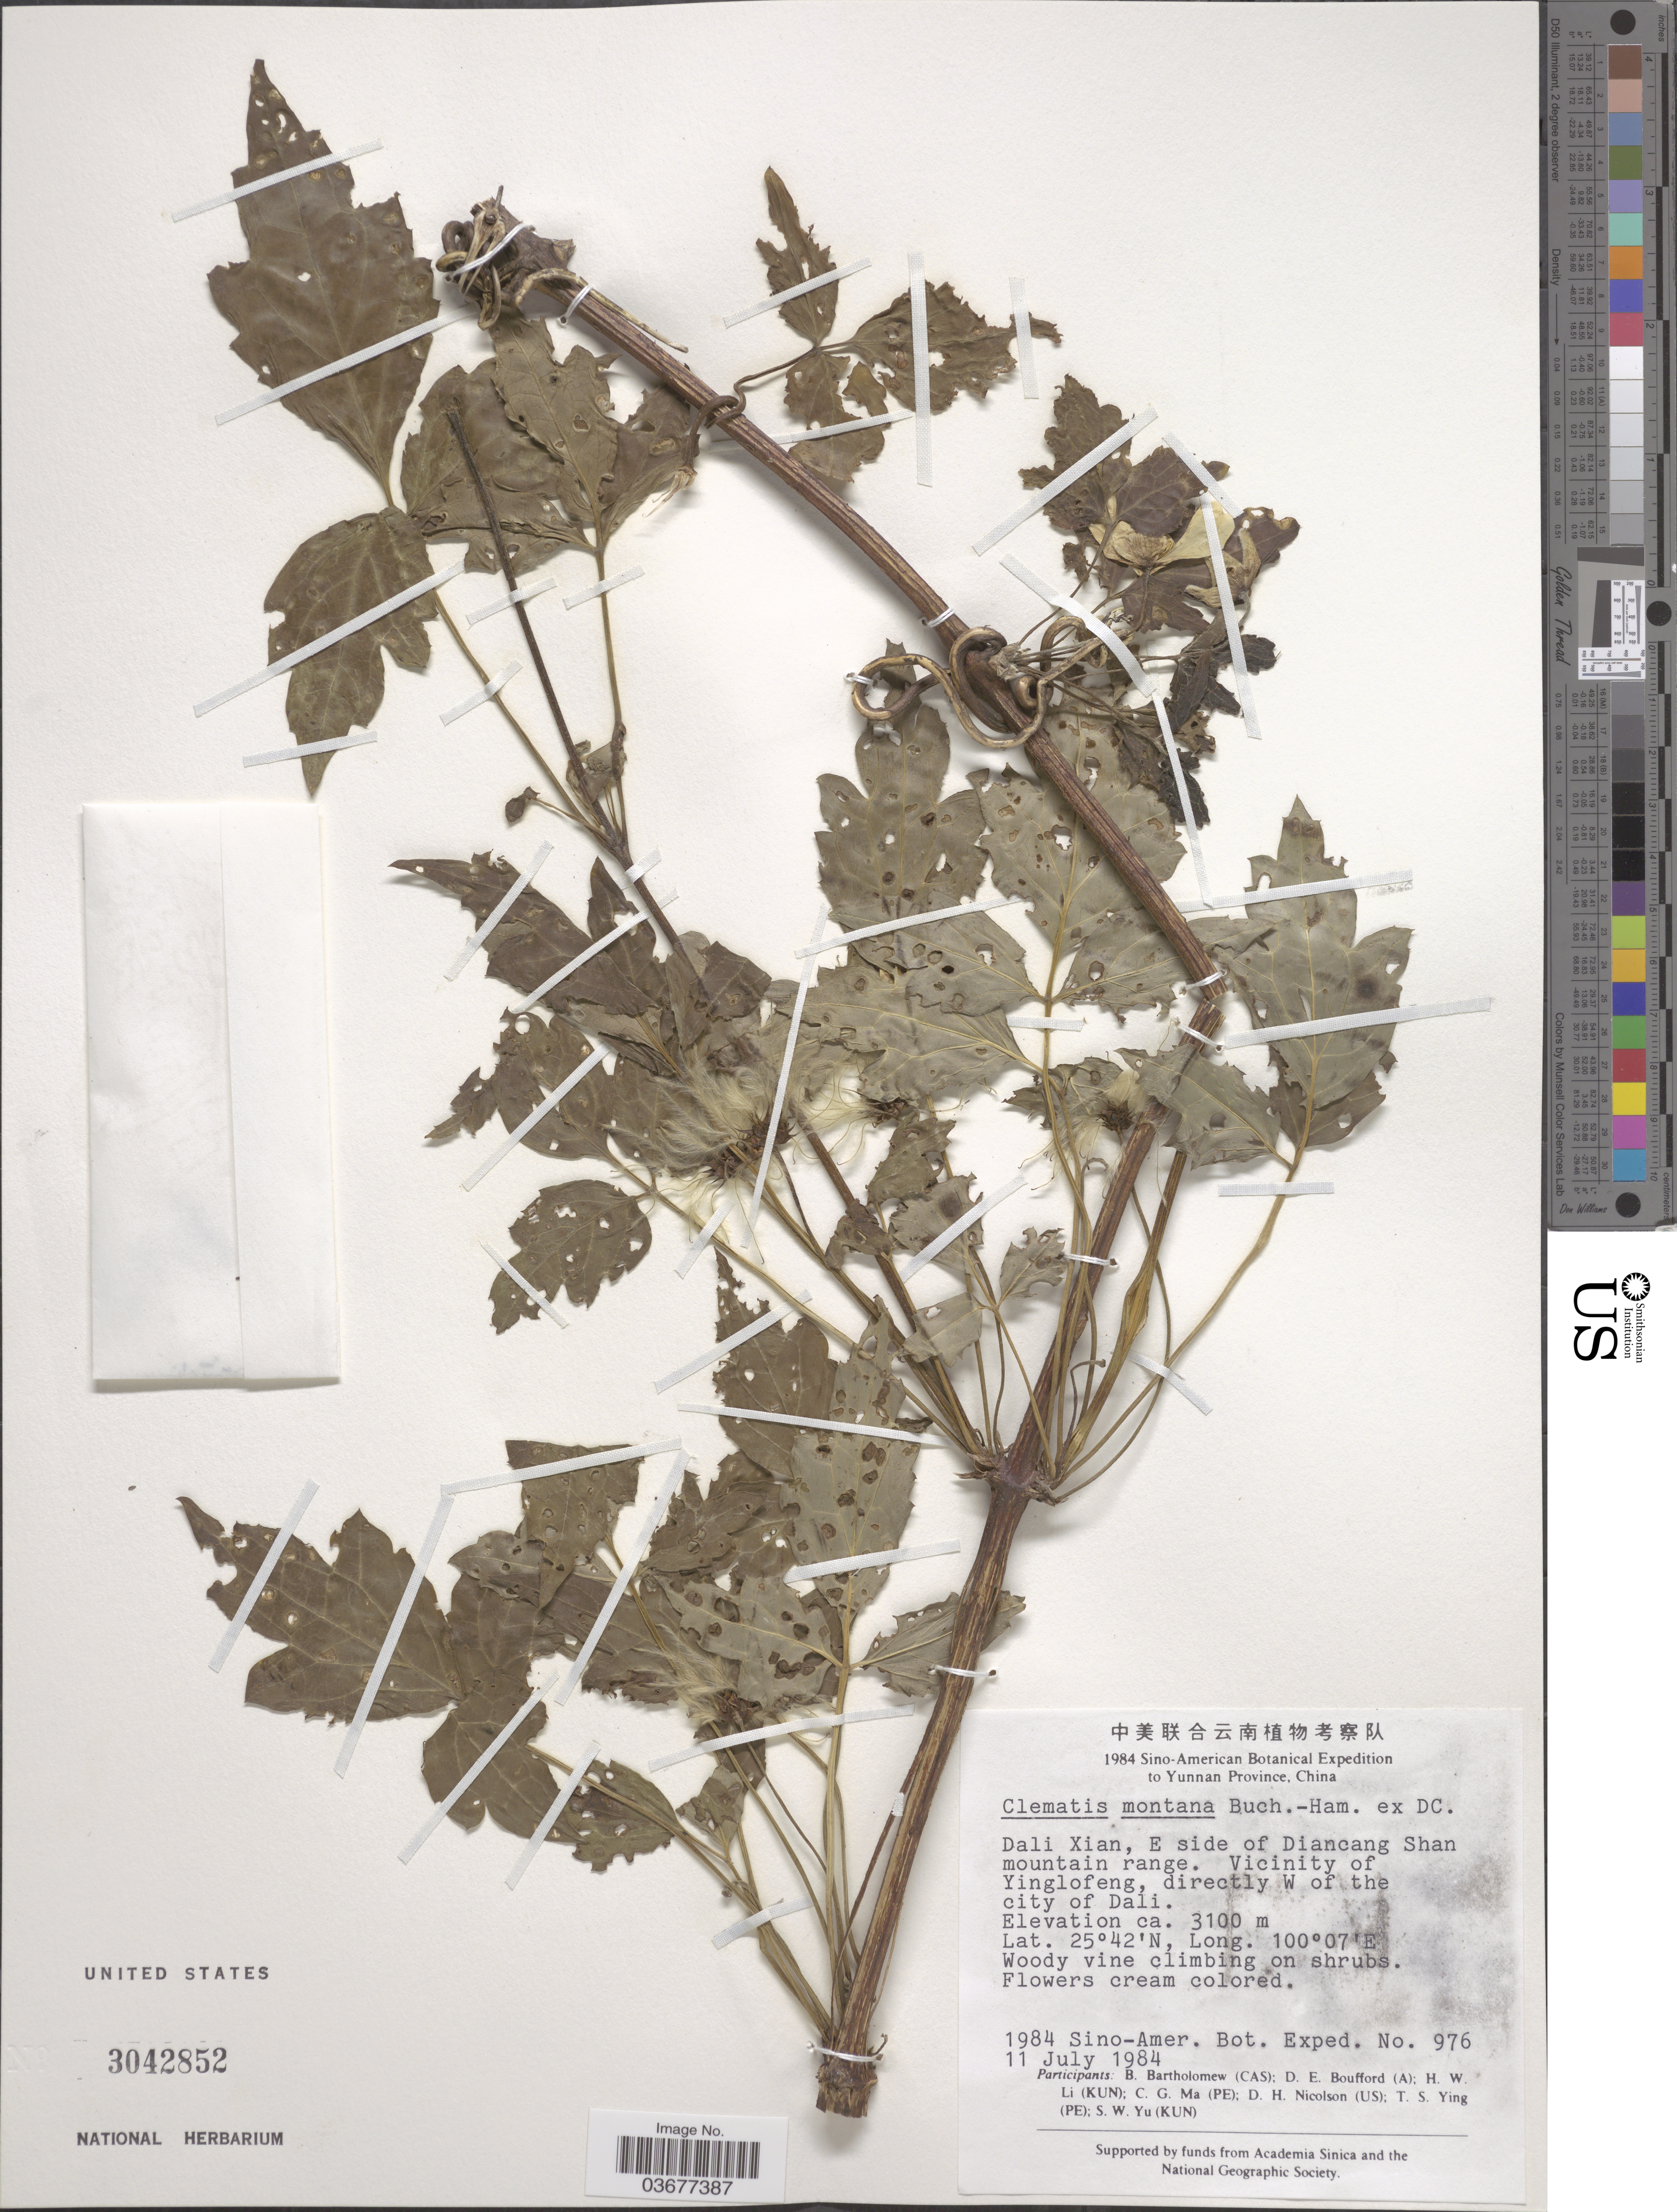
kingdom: Plantae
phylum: Tracheophyta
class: Magnoliopsida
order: Ranunculales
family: Ranunculaceae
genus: Clematis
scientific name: Clematis montana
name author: Buch.-Ham. ex DC.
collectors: Sino-Amer. Bot. Exped. 1984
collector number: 976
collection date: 1984-07-11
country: China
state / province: Yunnan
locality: Dali Xian, E side of Diancang Shan mountain range. Vicinity of Yinglofeng, directly W of the city of Dali.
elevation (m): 3100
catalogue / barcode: US 3042852